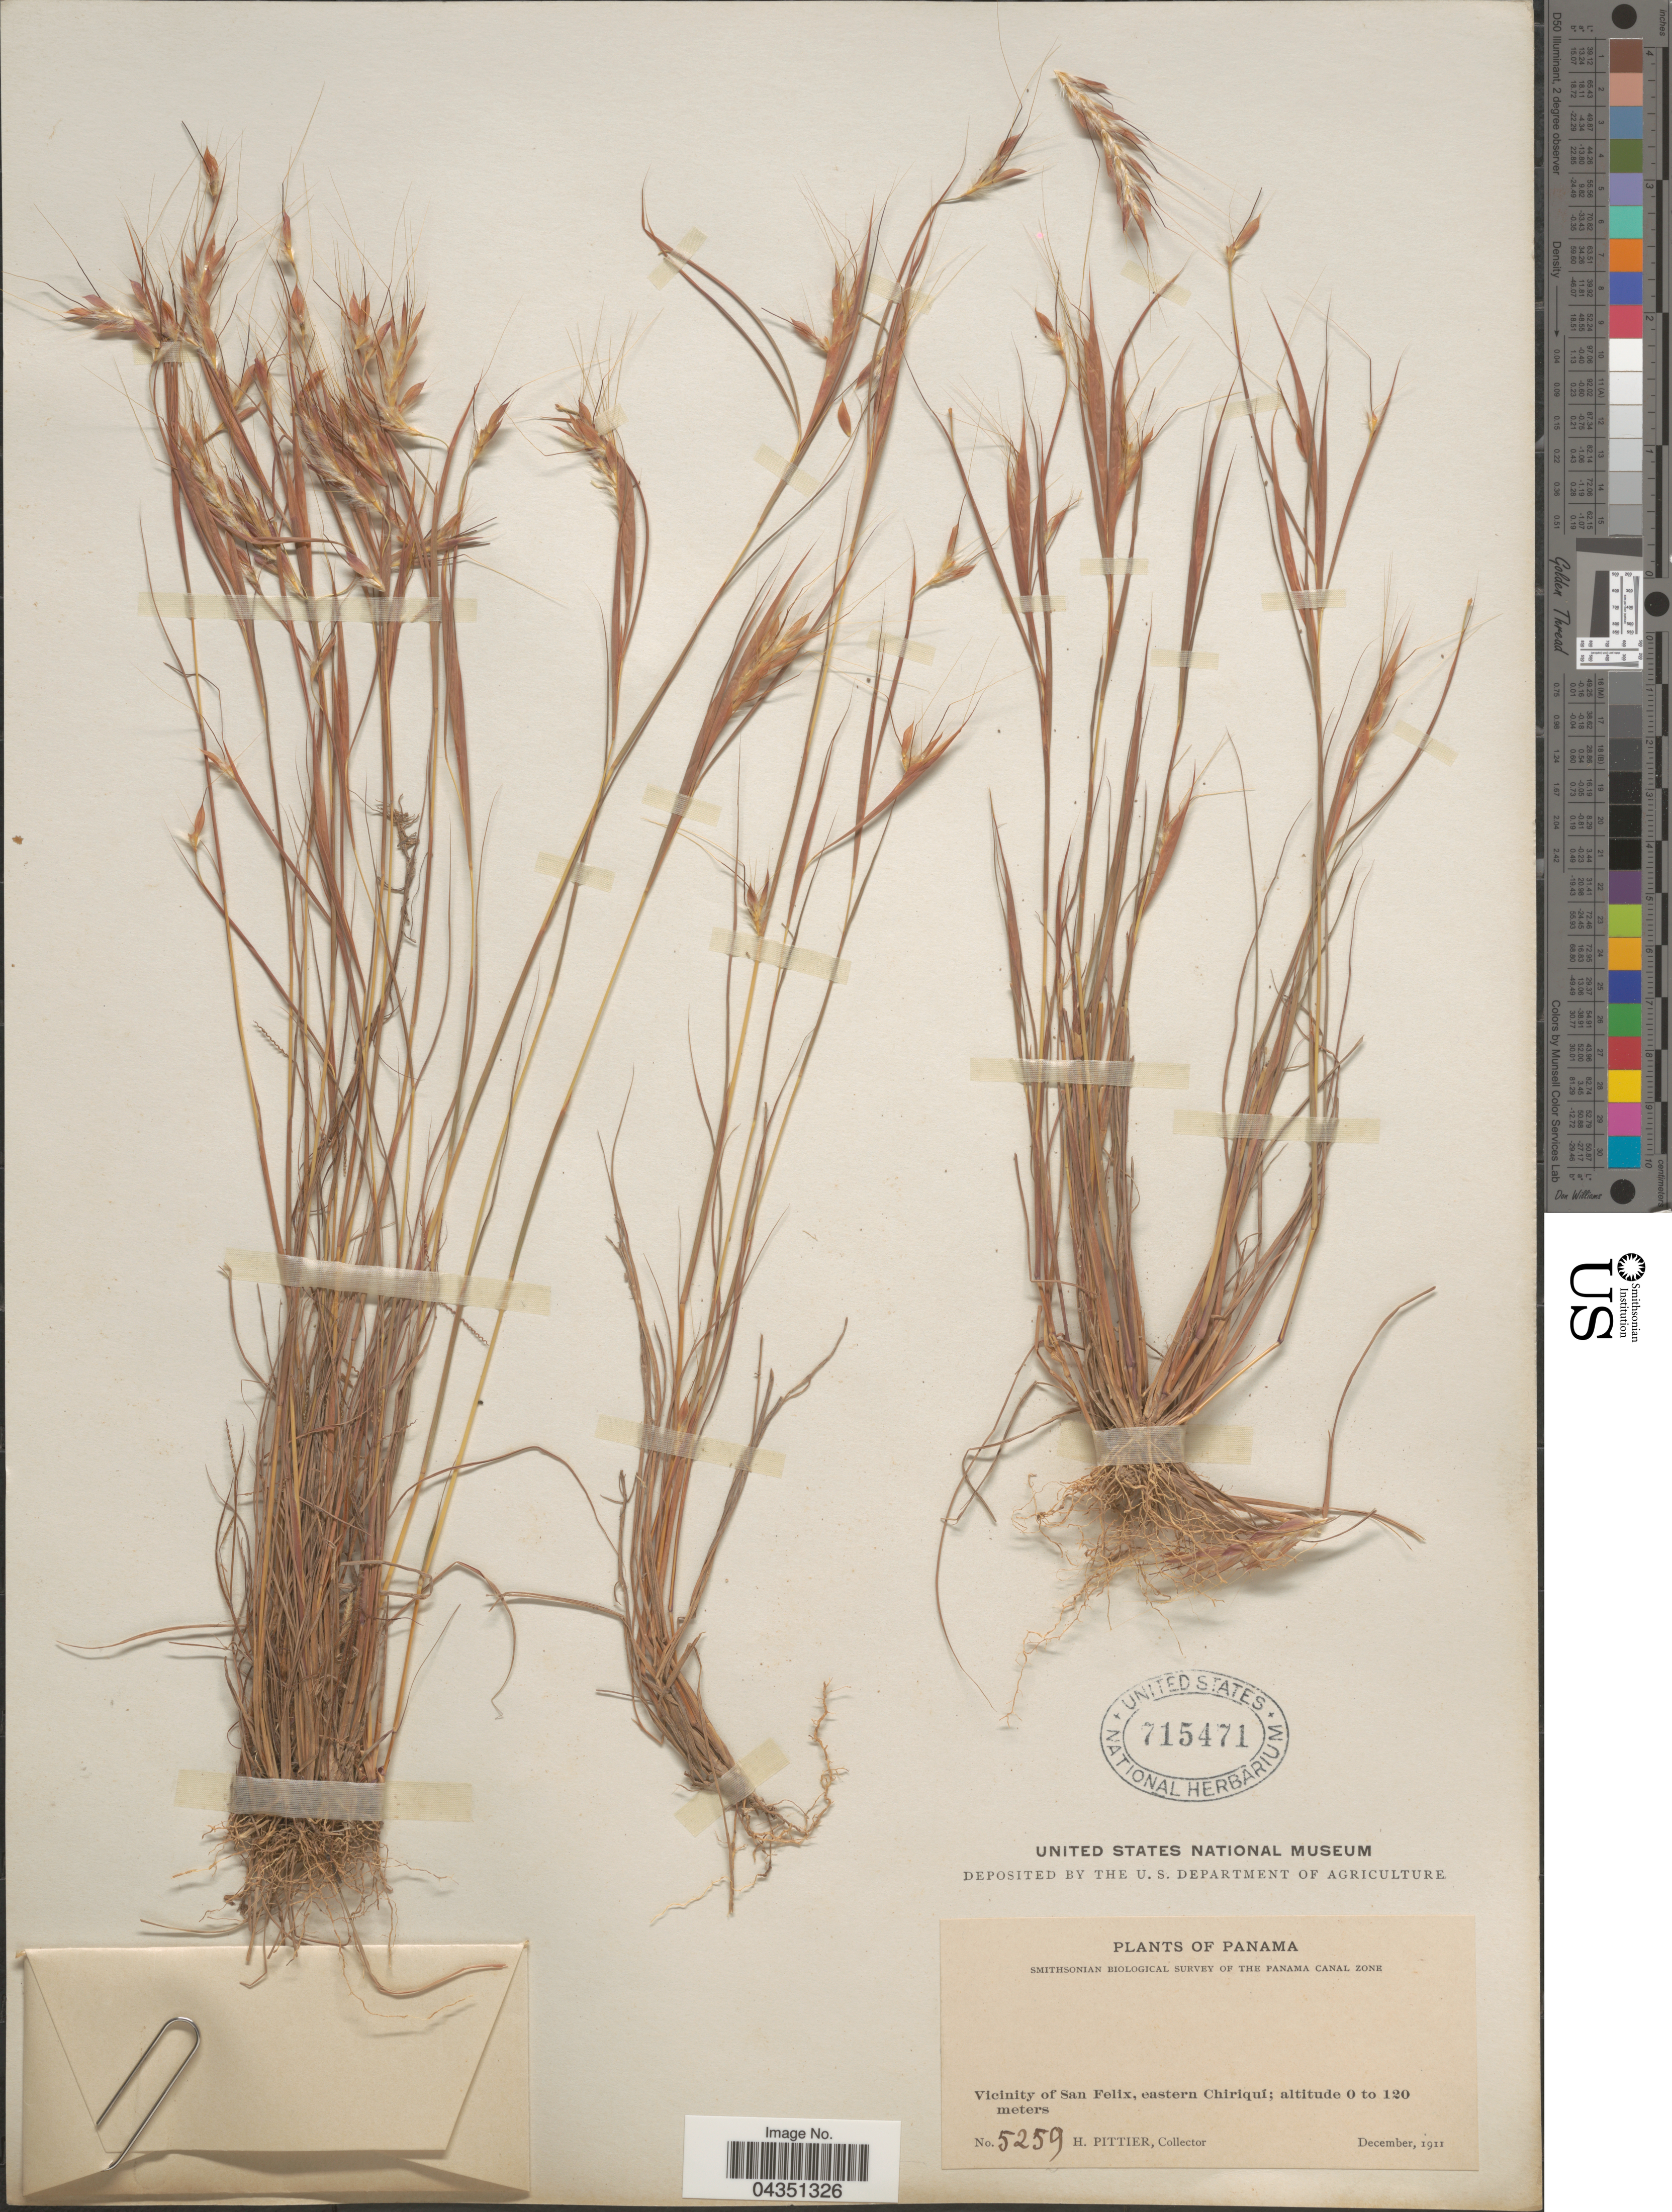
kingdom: Plantae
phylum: Tracheophyta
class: Liliopsida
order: Poales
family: Poaceae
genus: Diectomis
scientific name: Diectomis fastigiata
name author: (Sw.) P. Beauv.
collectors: H. F. Pittier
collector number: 5259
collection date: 1911-12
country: Panama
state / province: Chiriqui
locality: Smithsonian Biological Survey of the Panama Canal Zone. Vicinity of San Felix, eastern Chiriquí.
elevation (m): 0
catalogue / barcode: US 715471